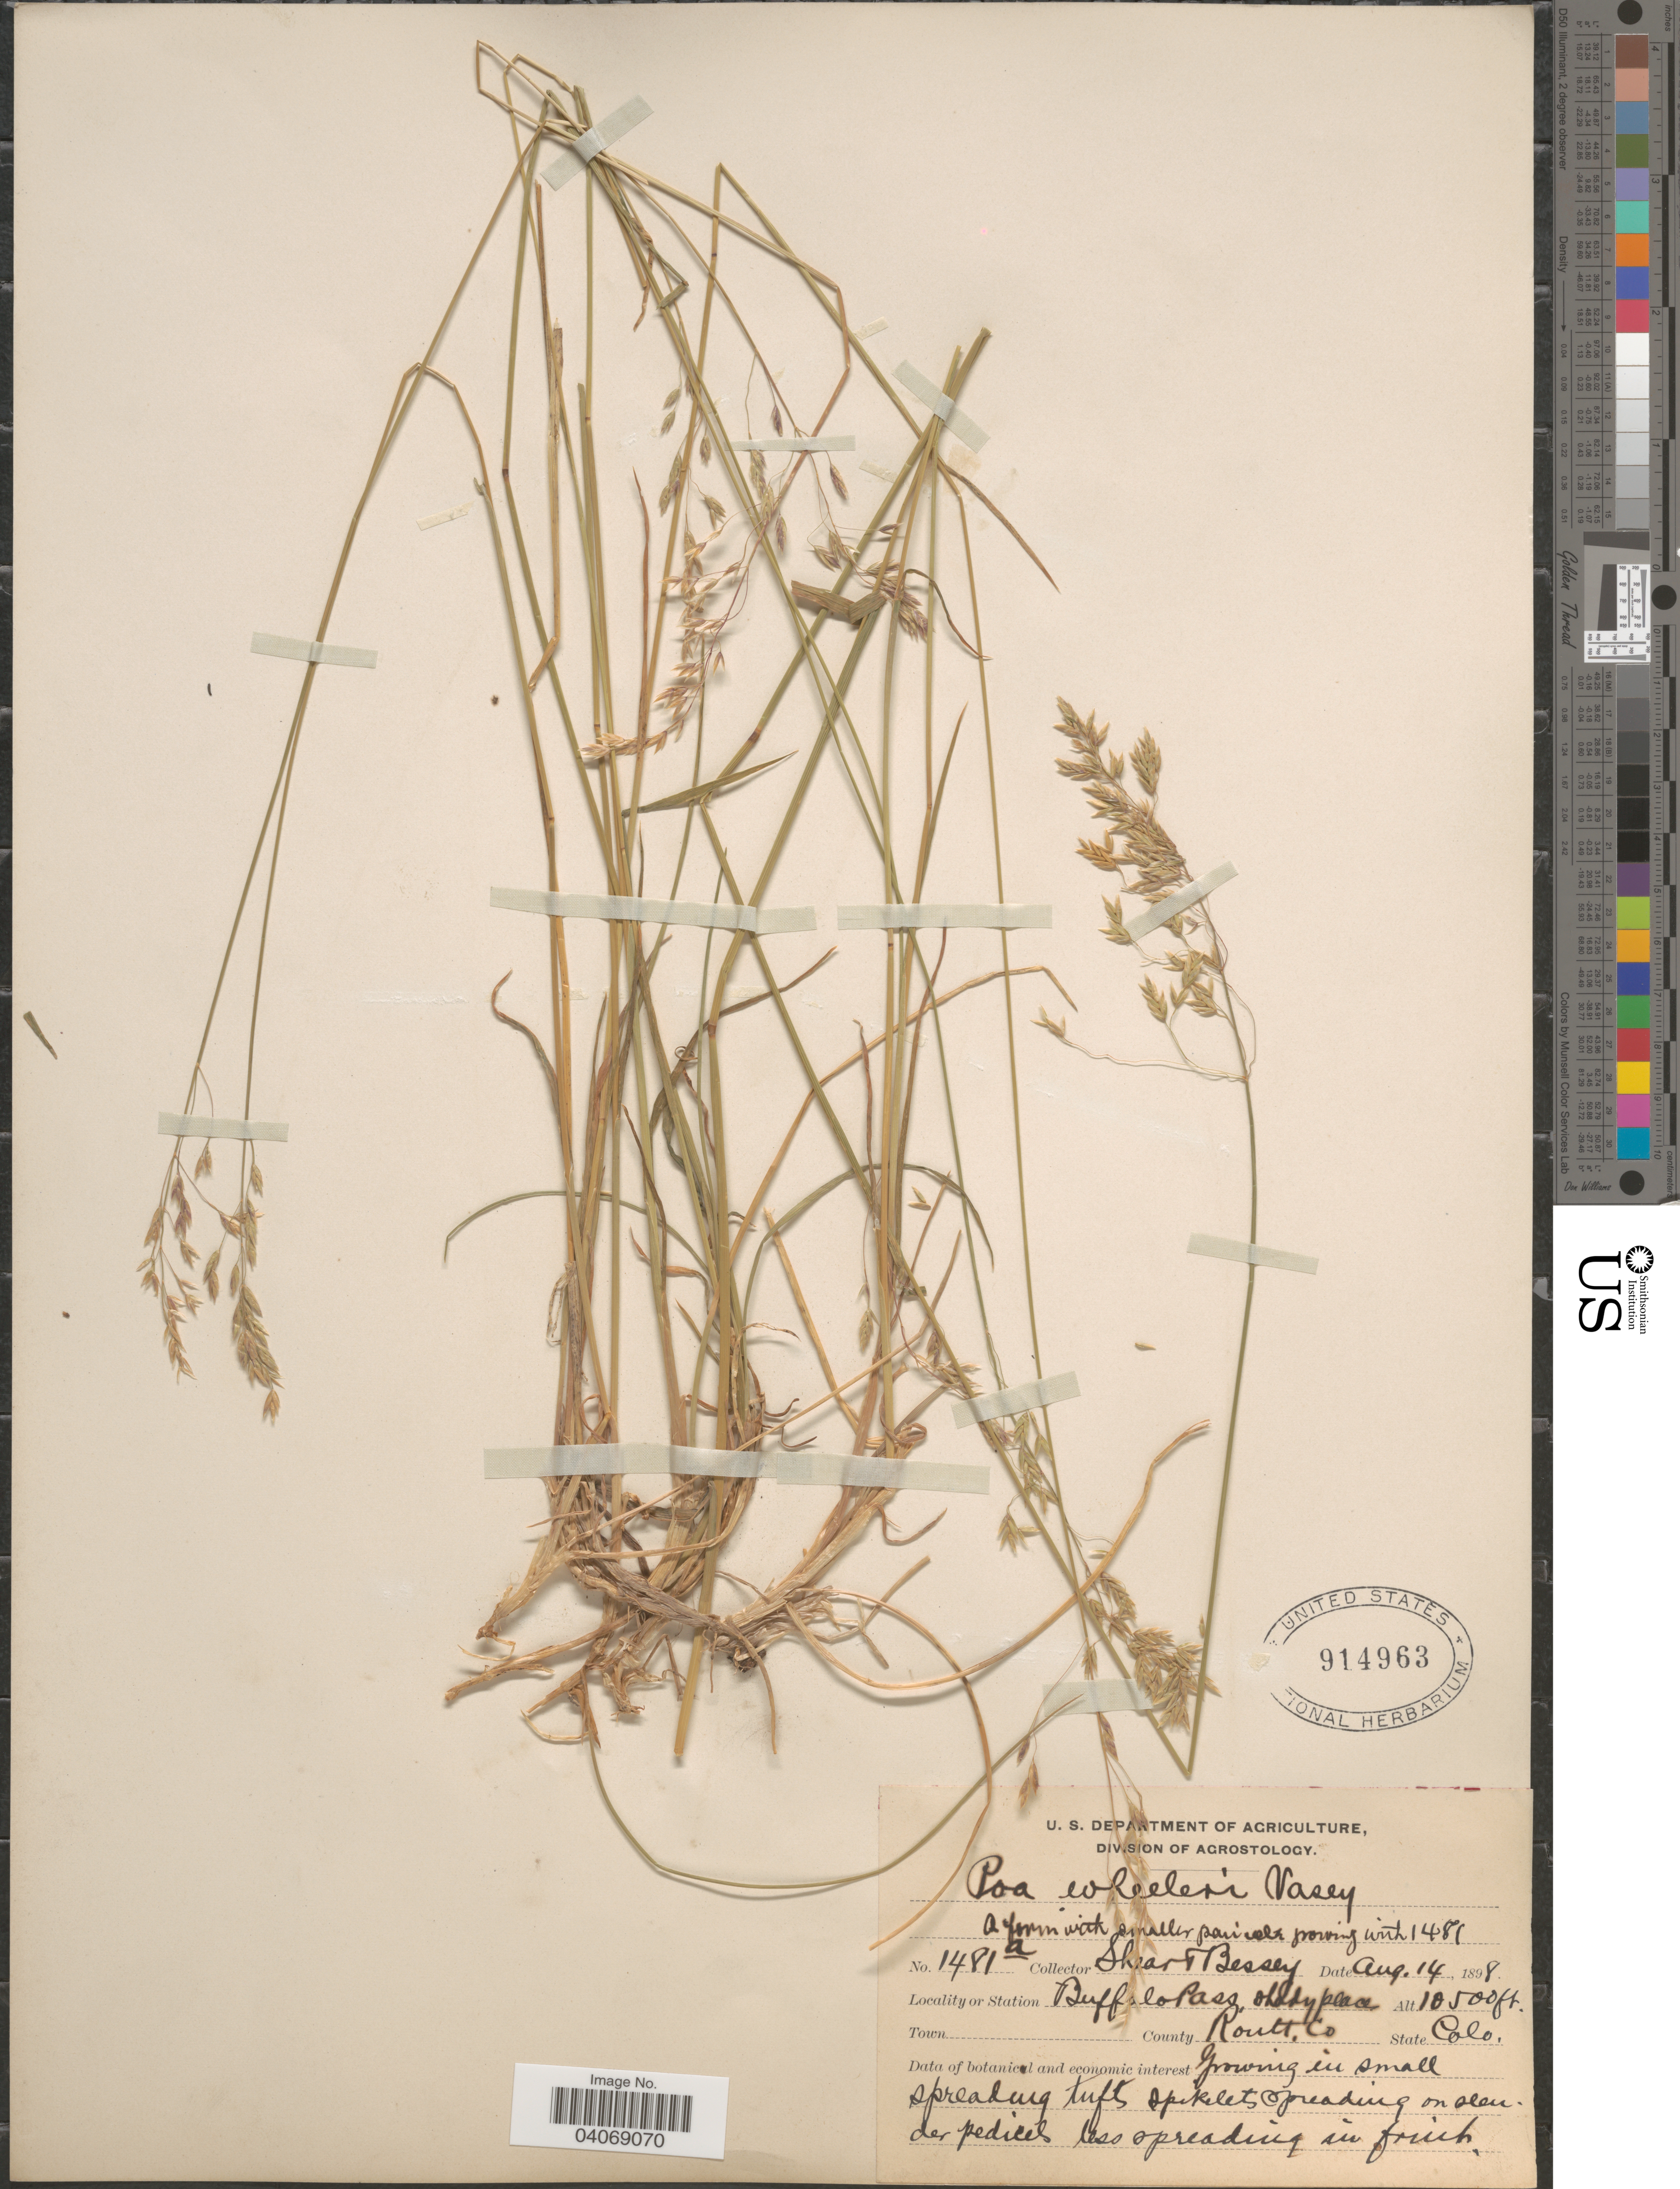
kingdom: Plantae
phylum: Tracheophyta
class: Liliopsida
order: Poales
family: Poaceae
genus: Poa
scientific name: Poa wheeleri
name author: Vasey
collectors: -- Shear & -. Bessey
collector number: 1481a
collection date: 1898-08-14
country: United States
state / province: Colorado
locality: Buffalo Pass, shady places. County Routt. Co.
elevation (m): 3200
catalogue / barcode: US 914963